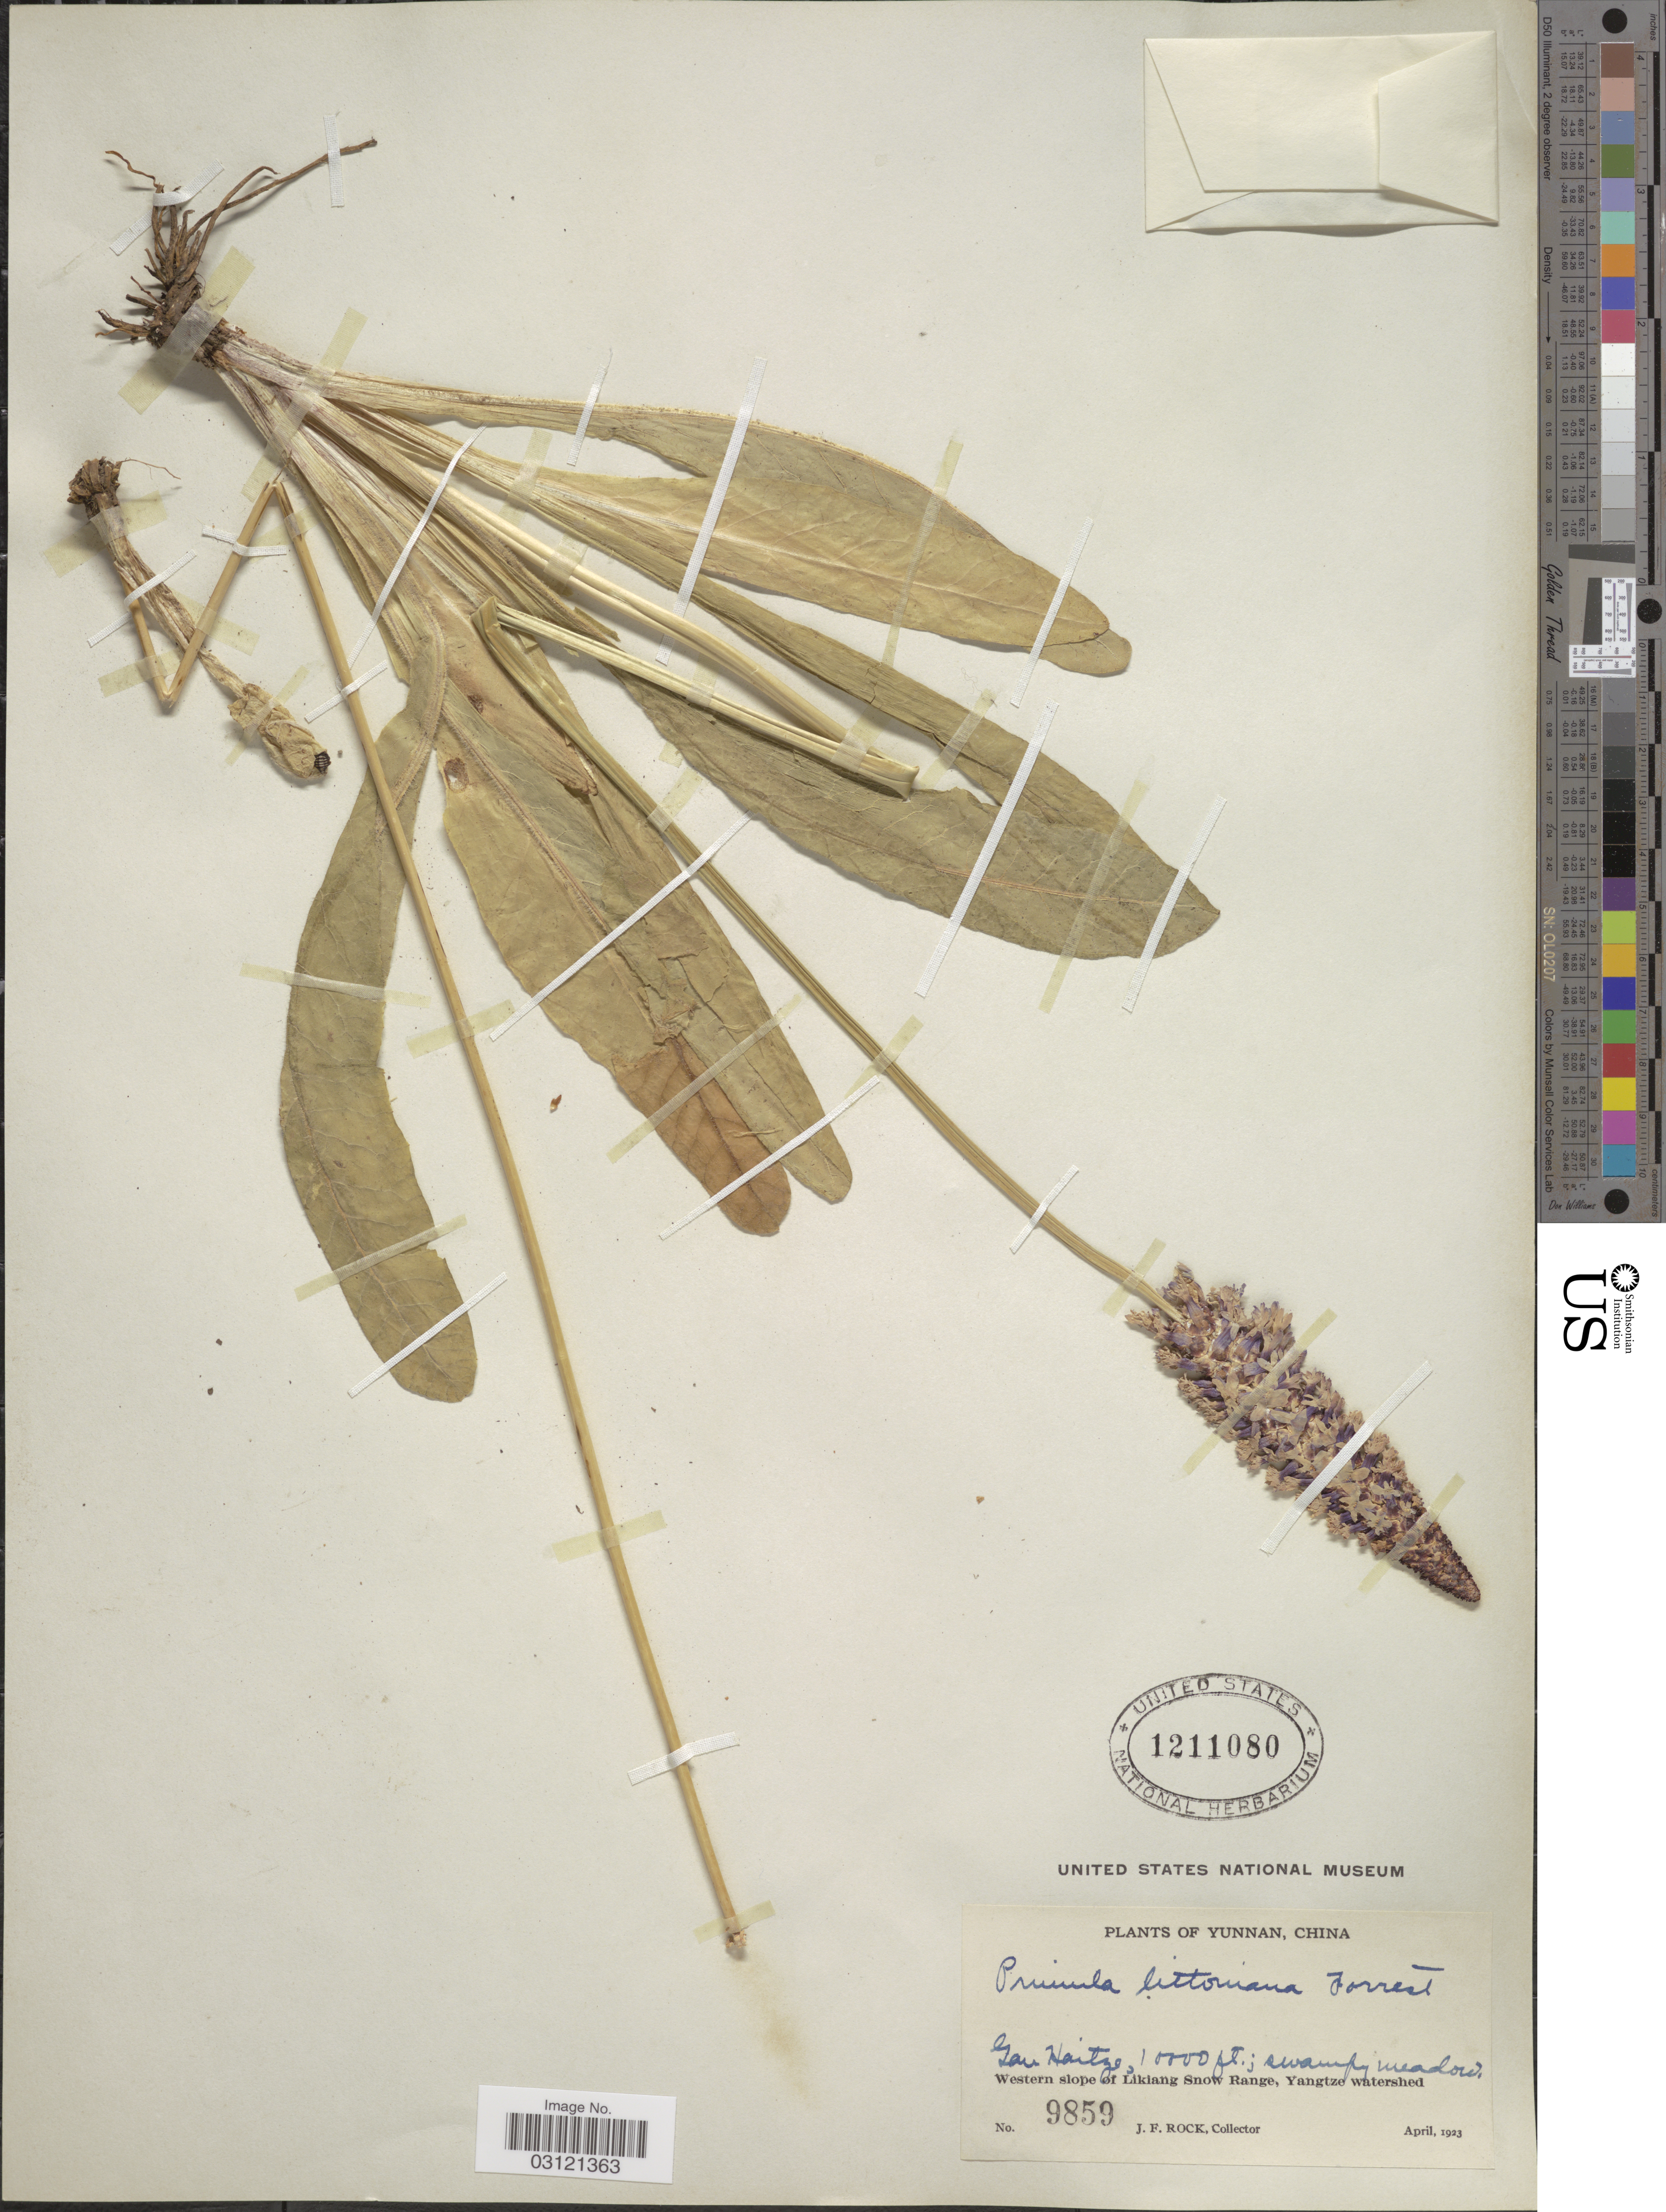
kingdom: Plantae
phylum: Tracheophyta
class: Magnoliopsida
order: Ericales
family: Primulaceae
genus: Primula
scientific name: Primula littoniana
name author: Forrest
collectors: J. Rock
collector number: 9859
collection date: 1923-04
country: China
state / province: Yunnan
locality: Yan Haitze. Swampy Meadow. Western slope of Likiang Snow Range, Yangtze watershed.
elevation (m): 3048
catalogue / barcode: US 1211080